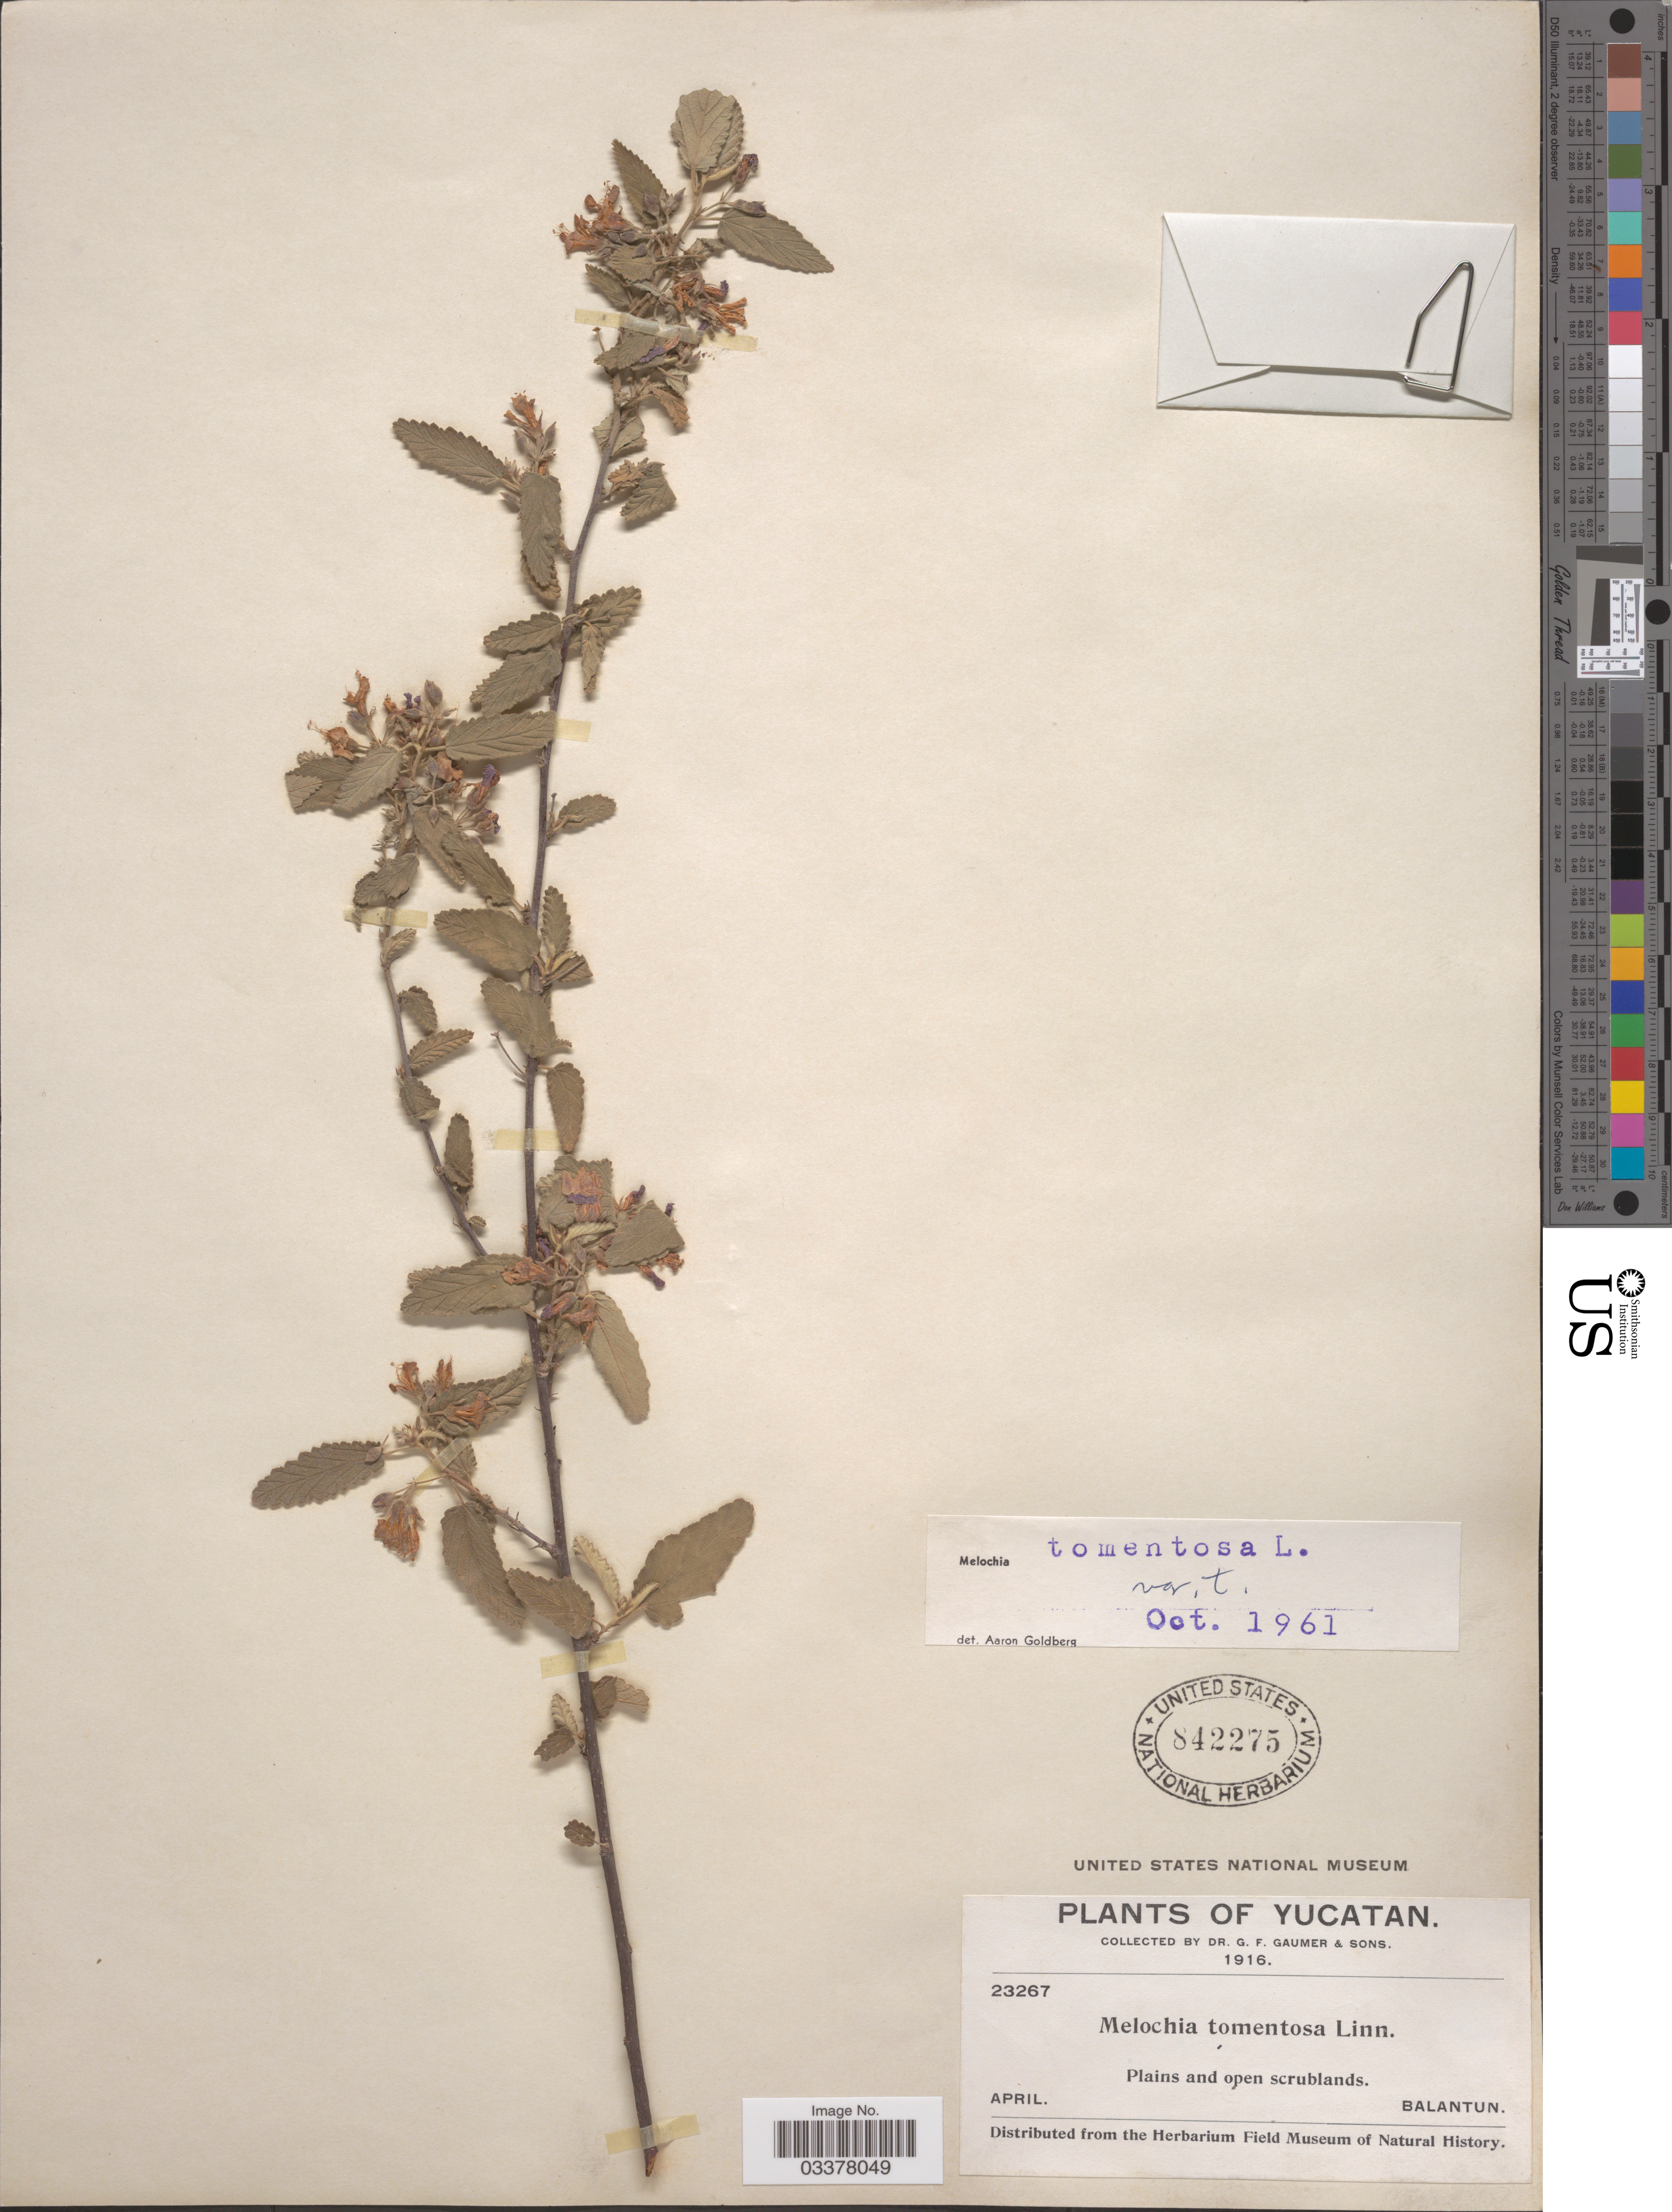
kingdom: Plantae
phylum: Tracheophyta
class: Magnoliopsida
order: Malvales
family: Malvaceae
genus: Melochia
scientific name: Melochia tomentosa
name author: L.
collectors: G. F. Gaumer & Sons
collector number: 23267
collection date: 1916-04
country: Mexico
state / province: Yucatán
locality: Balantun.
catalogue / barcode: US 842275